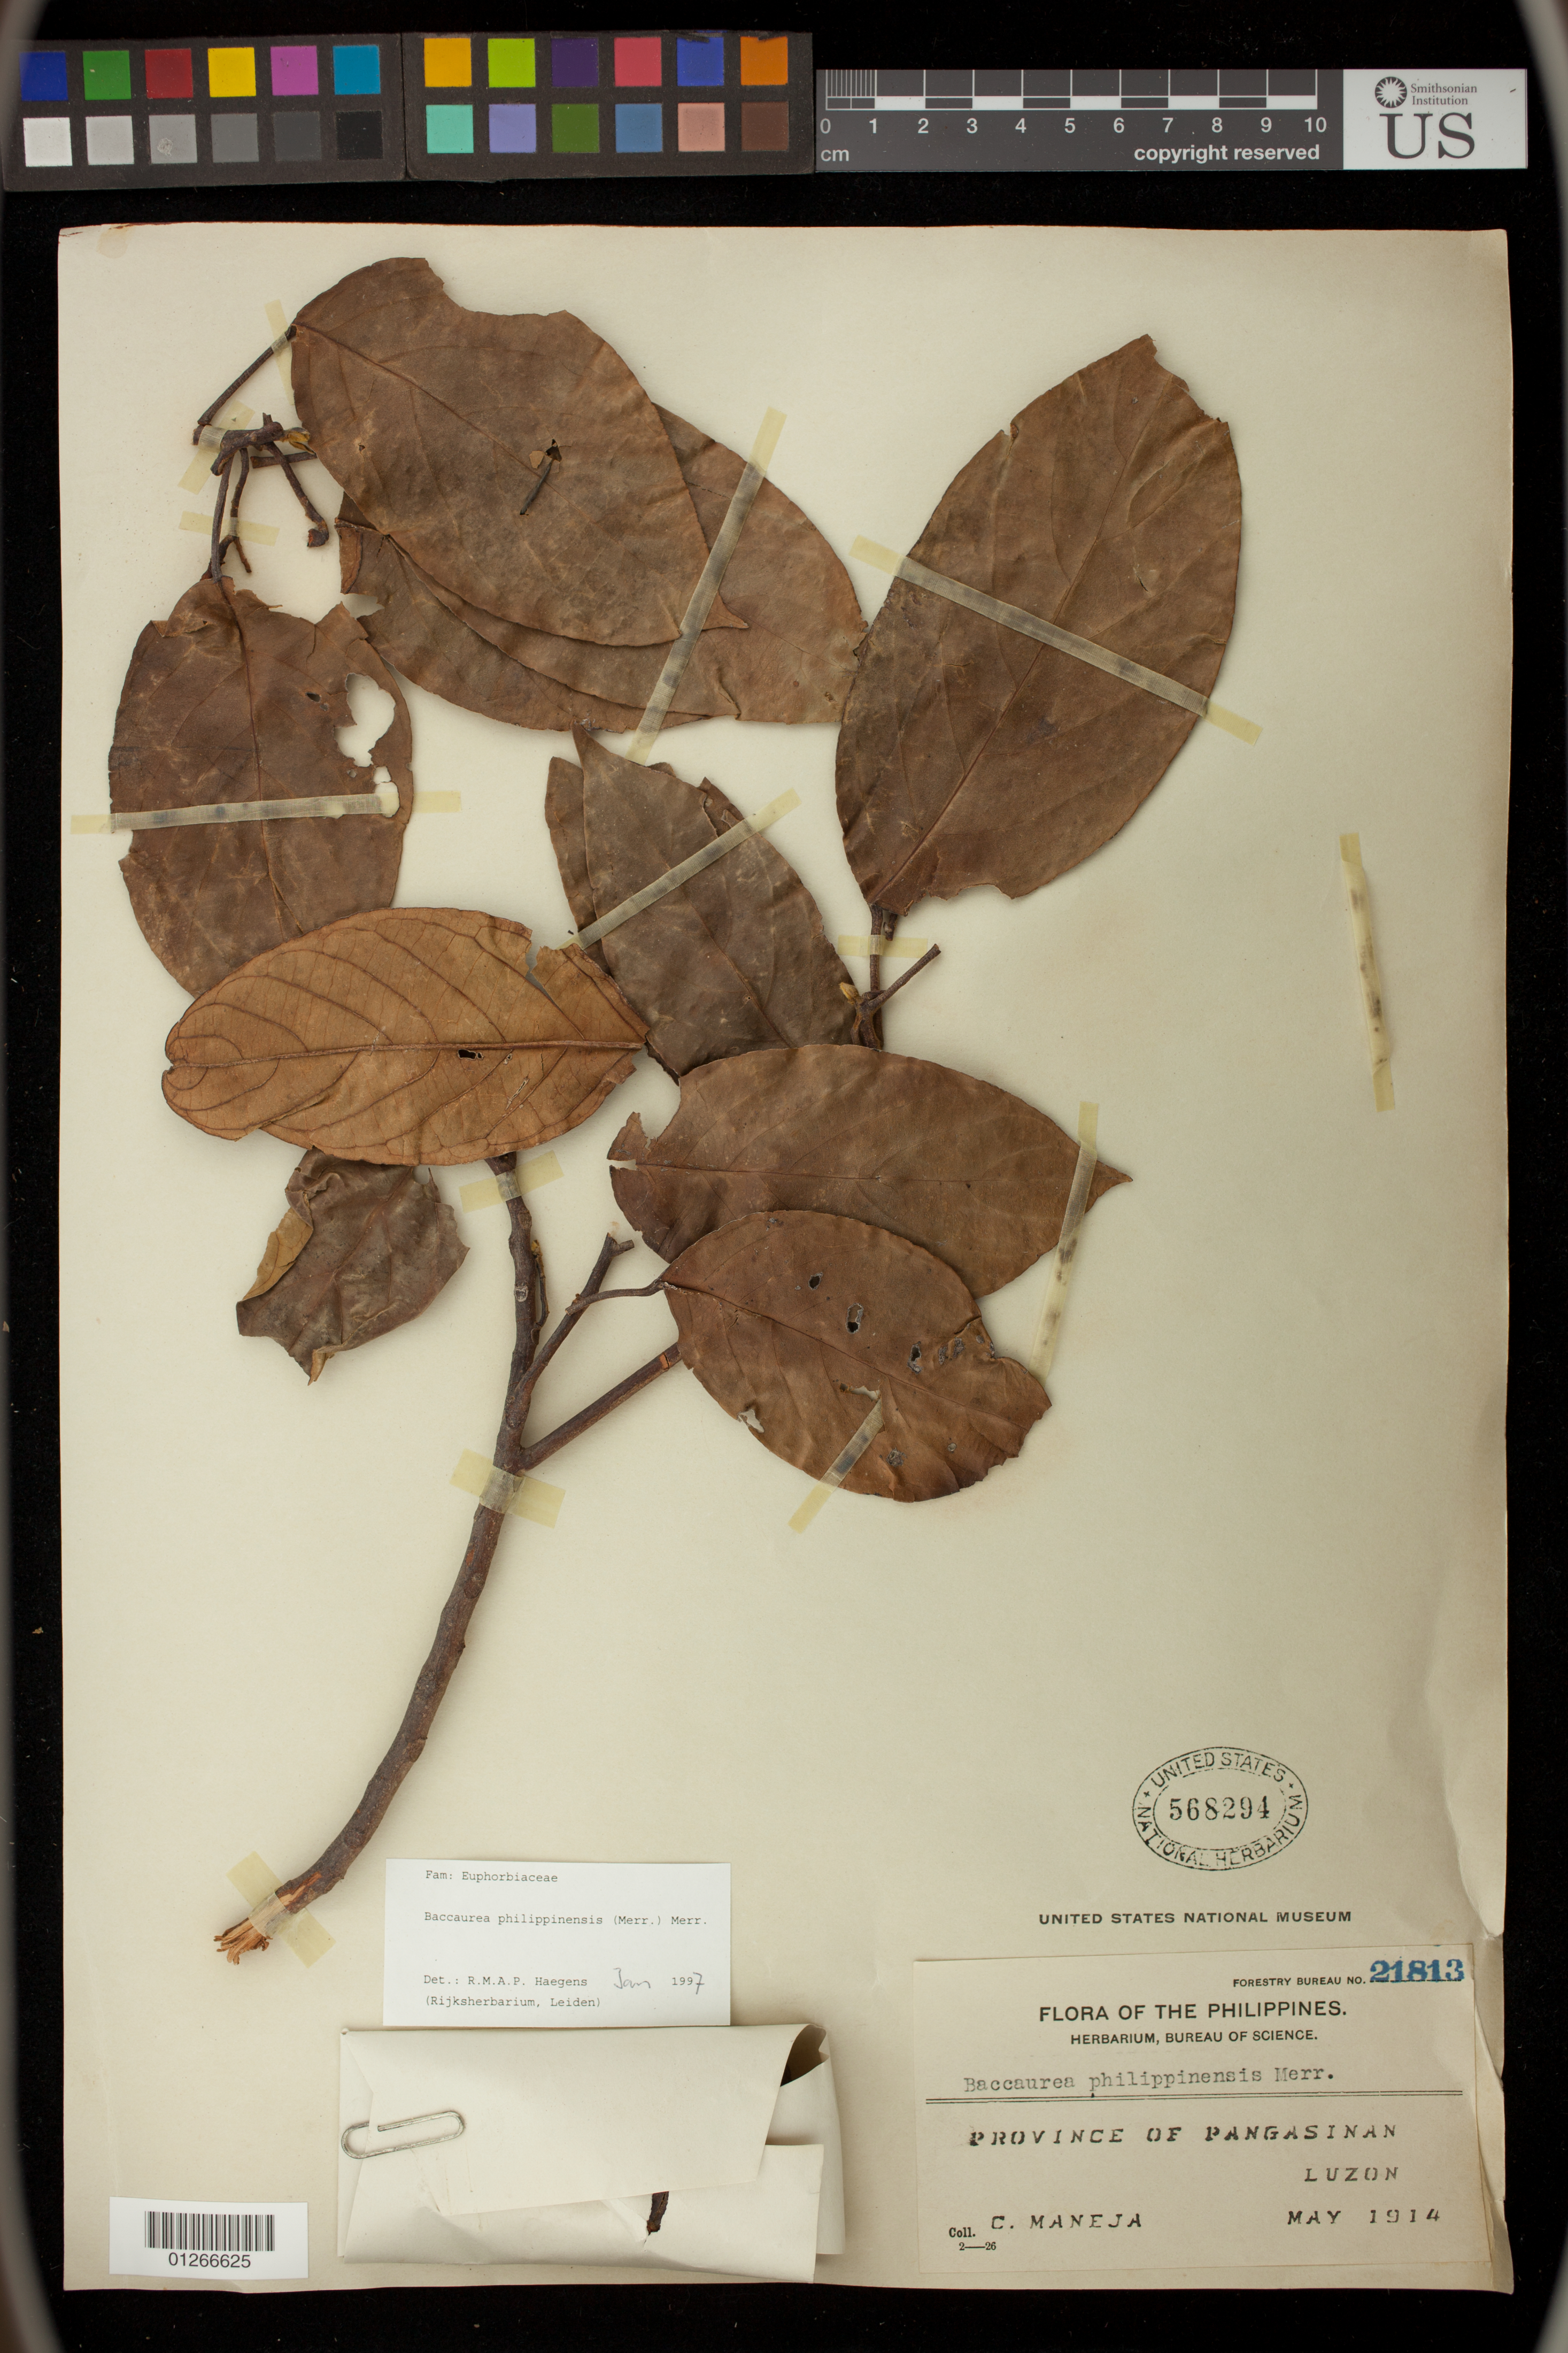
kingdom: Plantae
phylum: Tracheophyta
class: Magnoliopsida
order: Malpighiales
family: Phyllanthaceae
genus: Baccaurea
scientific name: Baccaurea philippinensis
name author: (Merr.) Merr.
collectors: C. Maneja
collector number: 21813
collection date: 1914-05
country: Philippines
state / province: Ilocos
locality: Province of Pangasinan, Luzon